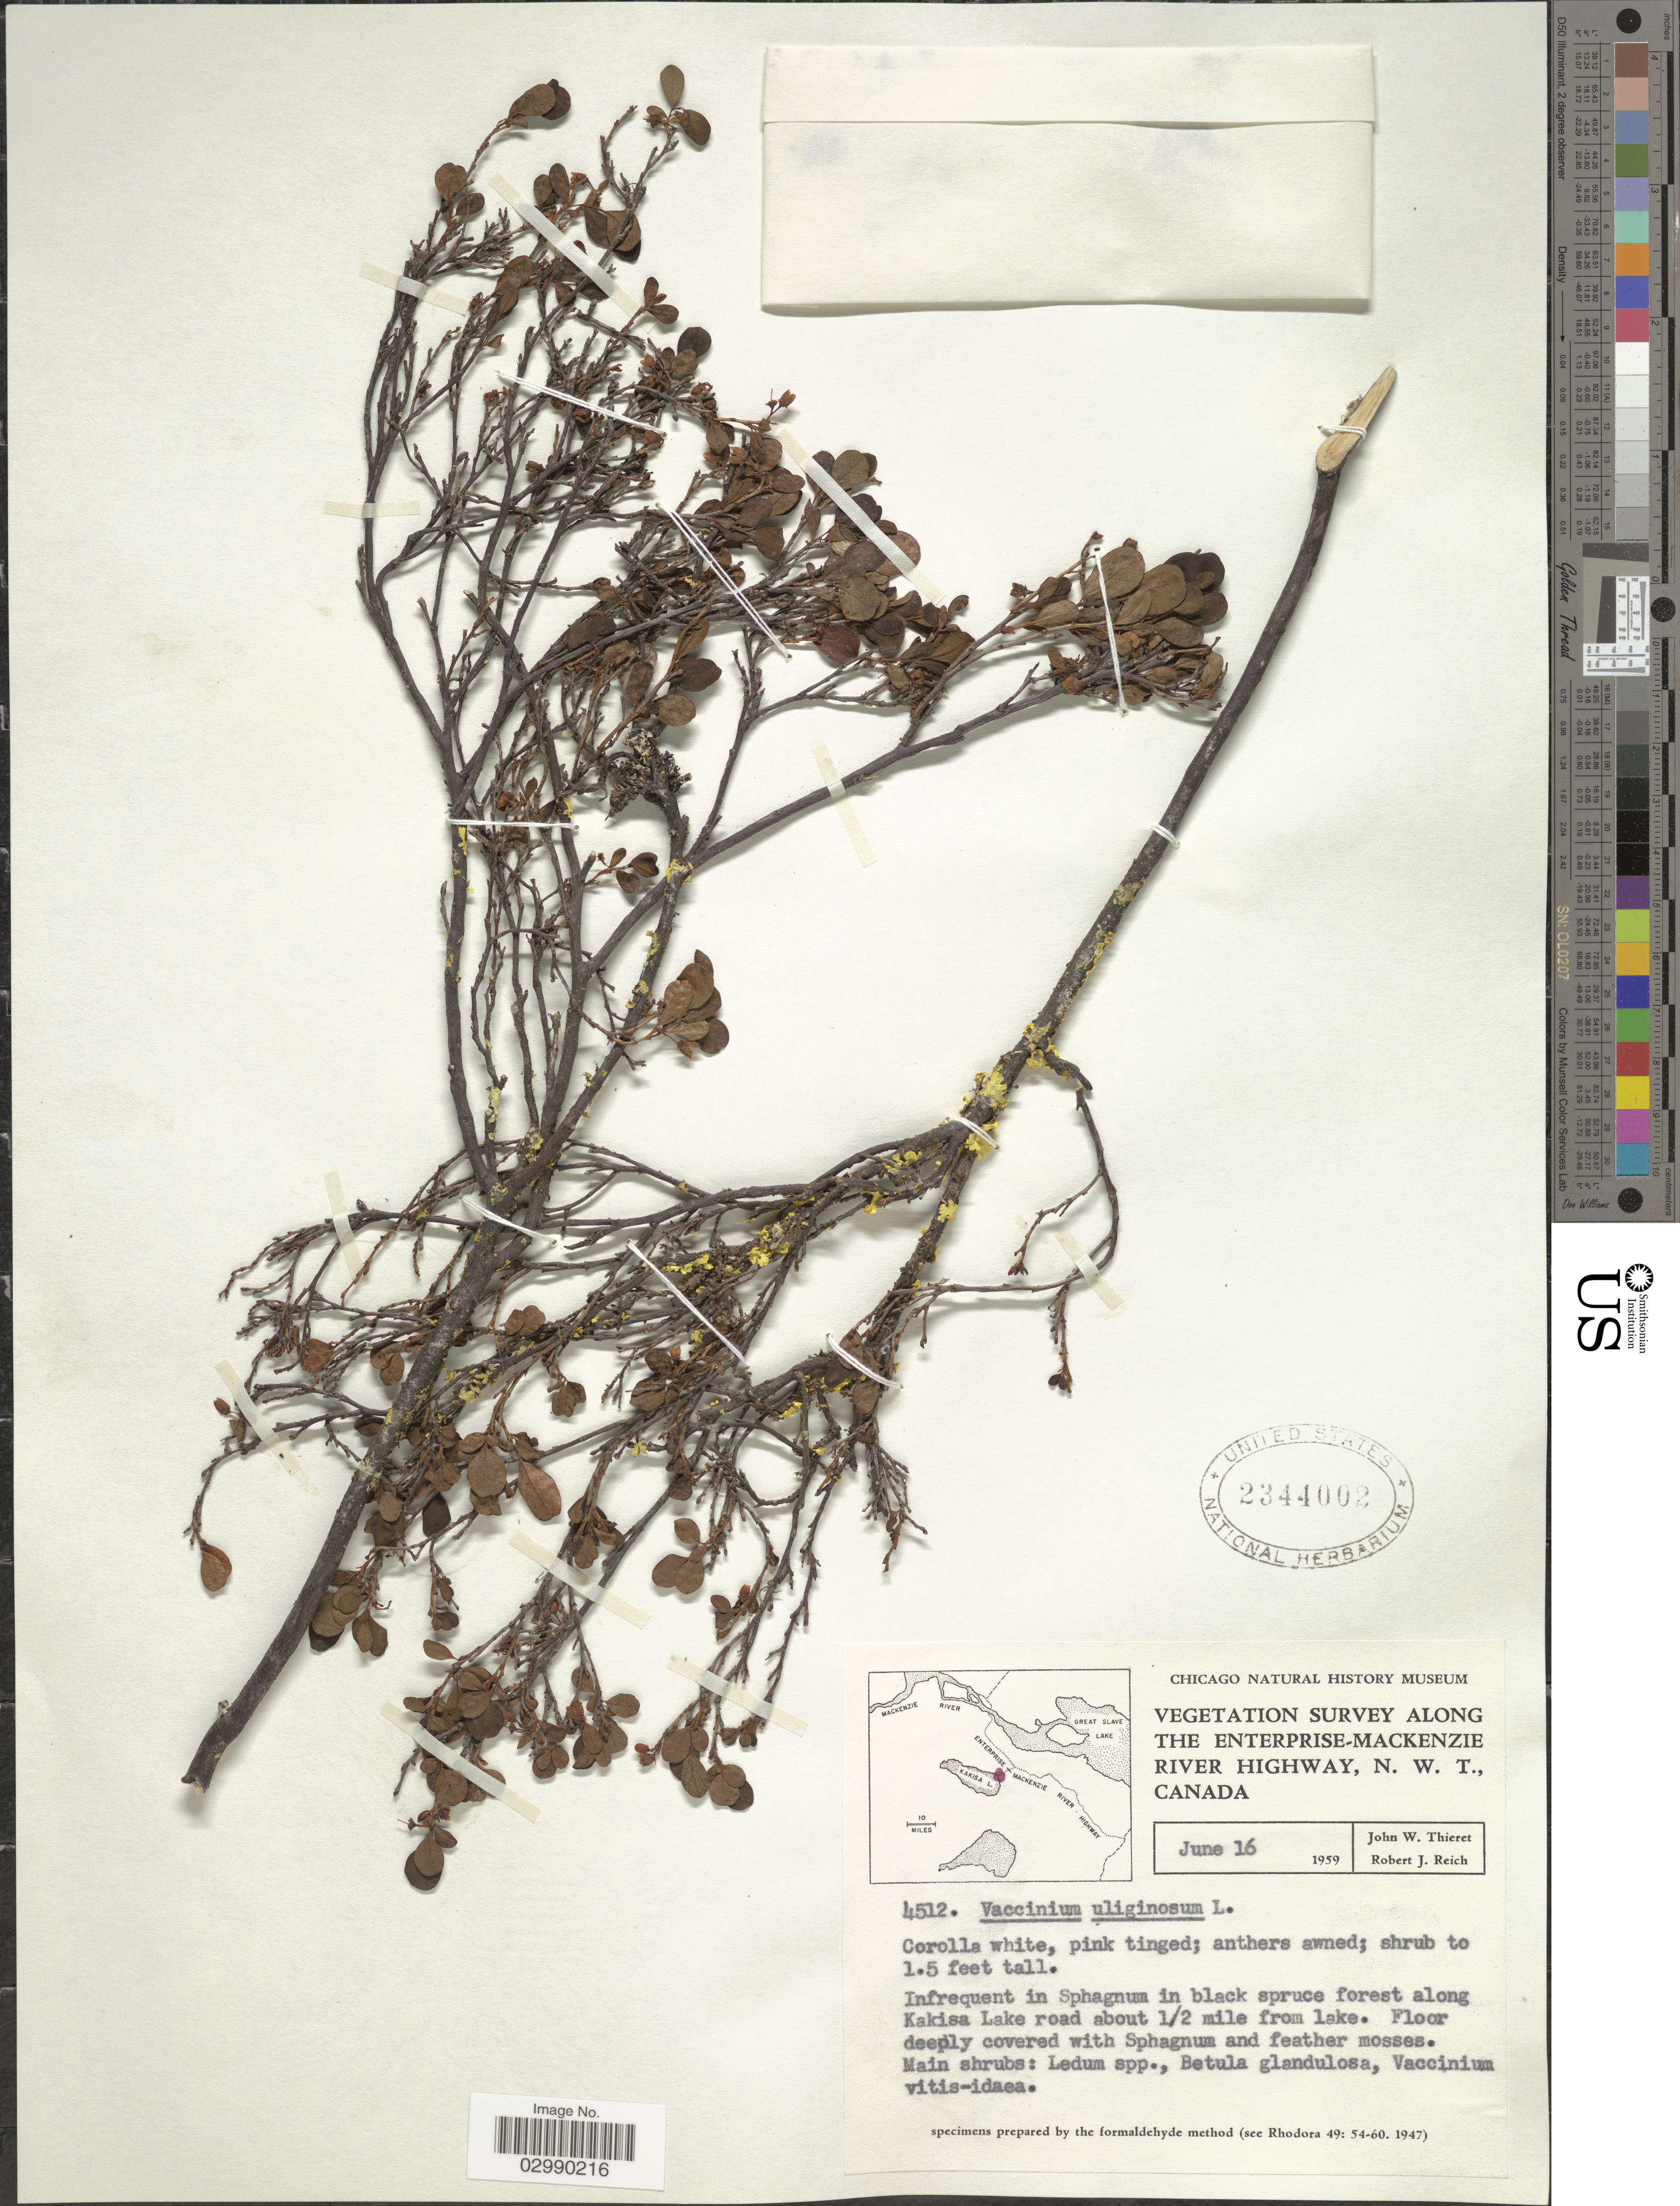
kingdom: Plantae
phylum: Tracheophyta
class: Magnoliopsida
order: Ericales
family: Ericaceae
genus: Vaccinium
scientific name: Vaccinium uliginosum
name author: L.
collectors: J. W. Thieret & R. Reich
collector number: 4512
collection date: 1959-06-16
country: Canada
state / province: Northwest Territories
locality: Vegetation Survey along The Enterprise-Mackenzie River Highway, Infrequent in Sphagum in black spruce forest along Kakisa Lake road about 1/2 mile from lake.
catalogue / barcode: US 2344002